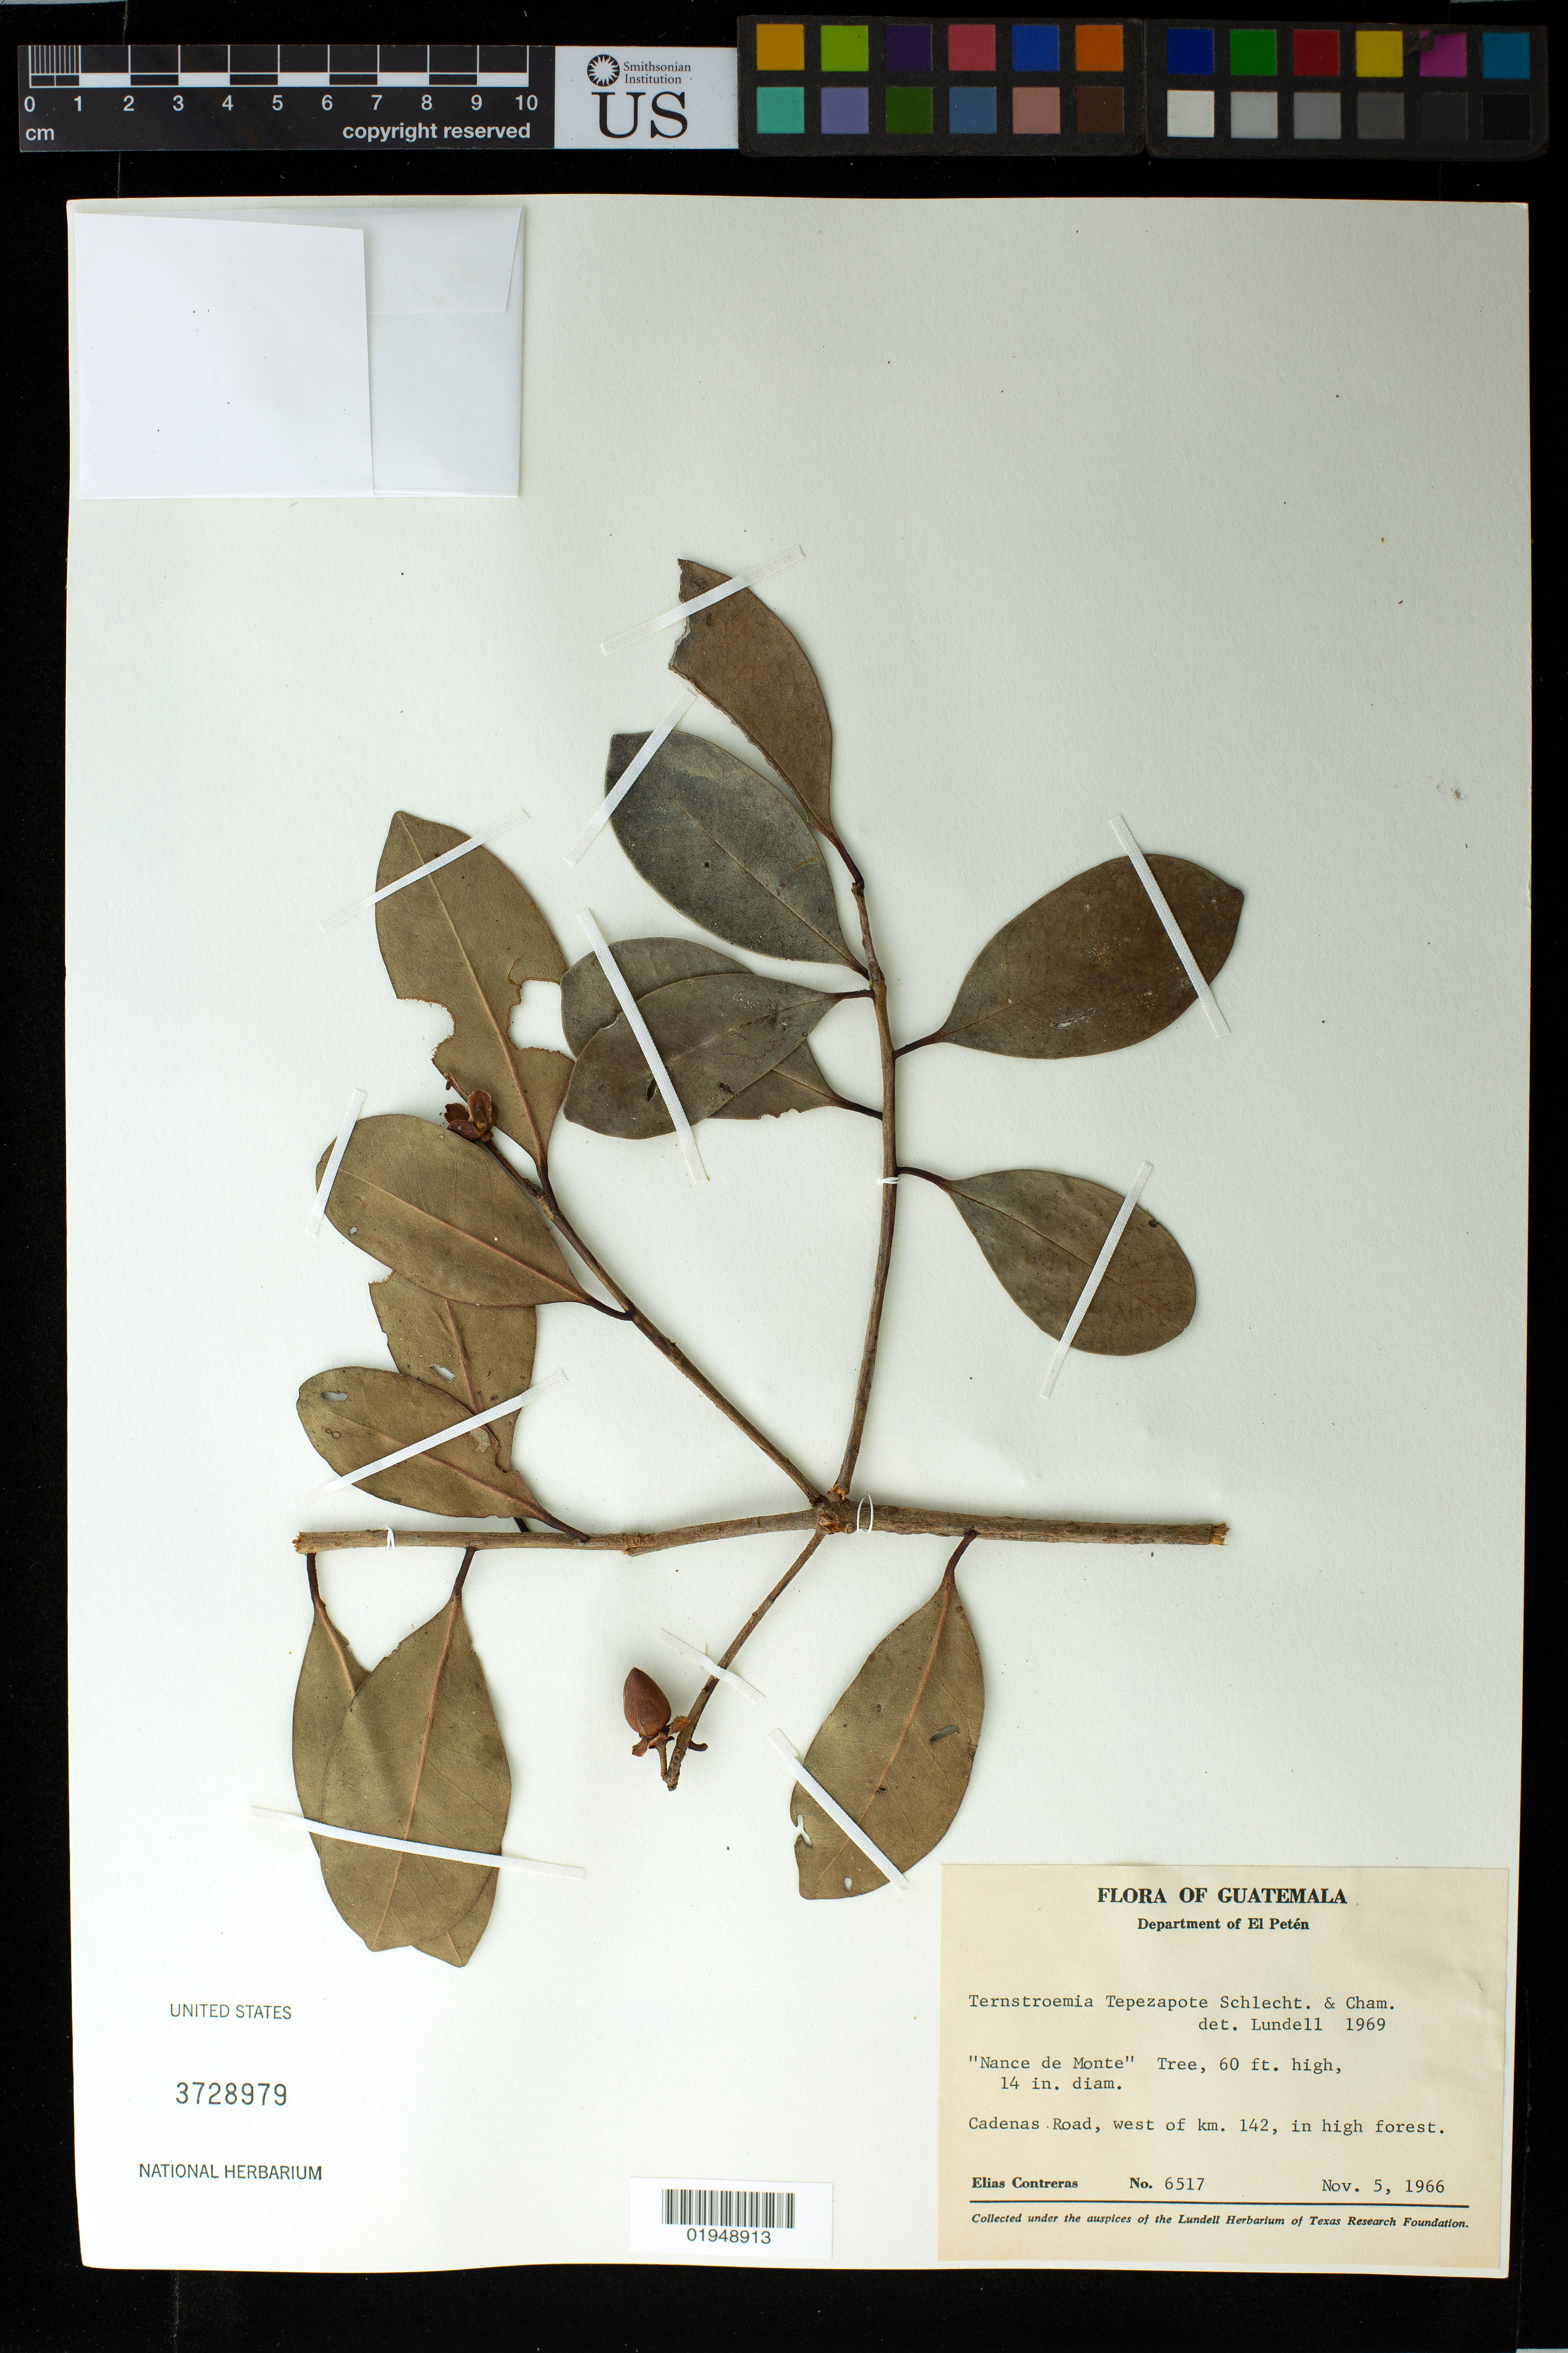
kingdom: Plantae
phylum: Tracheophyta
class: Magnoliopsida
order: Ericales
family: Pentaphylacaceae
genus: Ternstroemia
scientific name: Ternstroemia tepezapote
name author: Schltdl. & Cham.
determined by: Lundell, --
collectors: E. Contreras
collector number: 6517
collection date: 1966-11-05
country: Guatemala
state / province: El Petén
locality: Department of Peten, Cadenas Road, west of km. 142.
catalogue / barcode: US 3728979